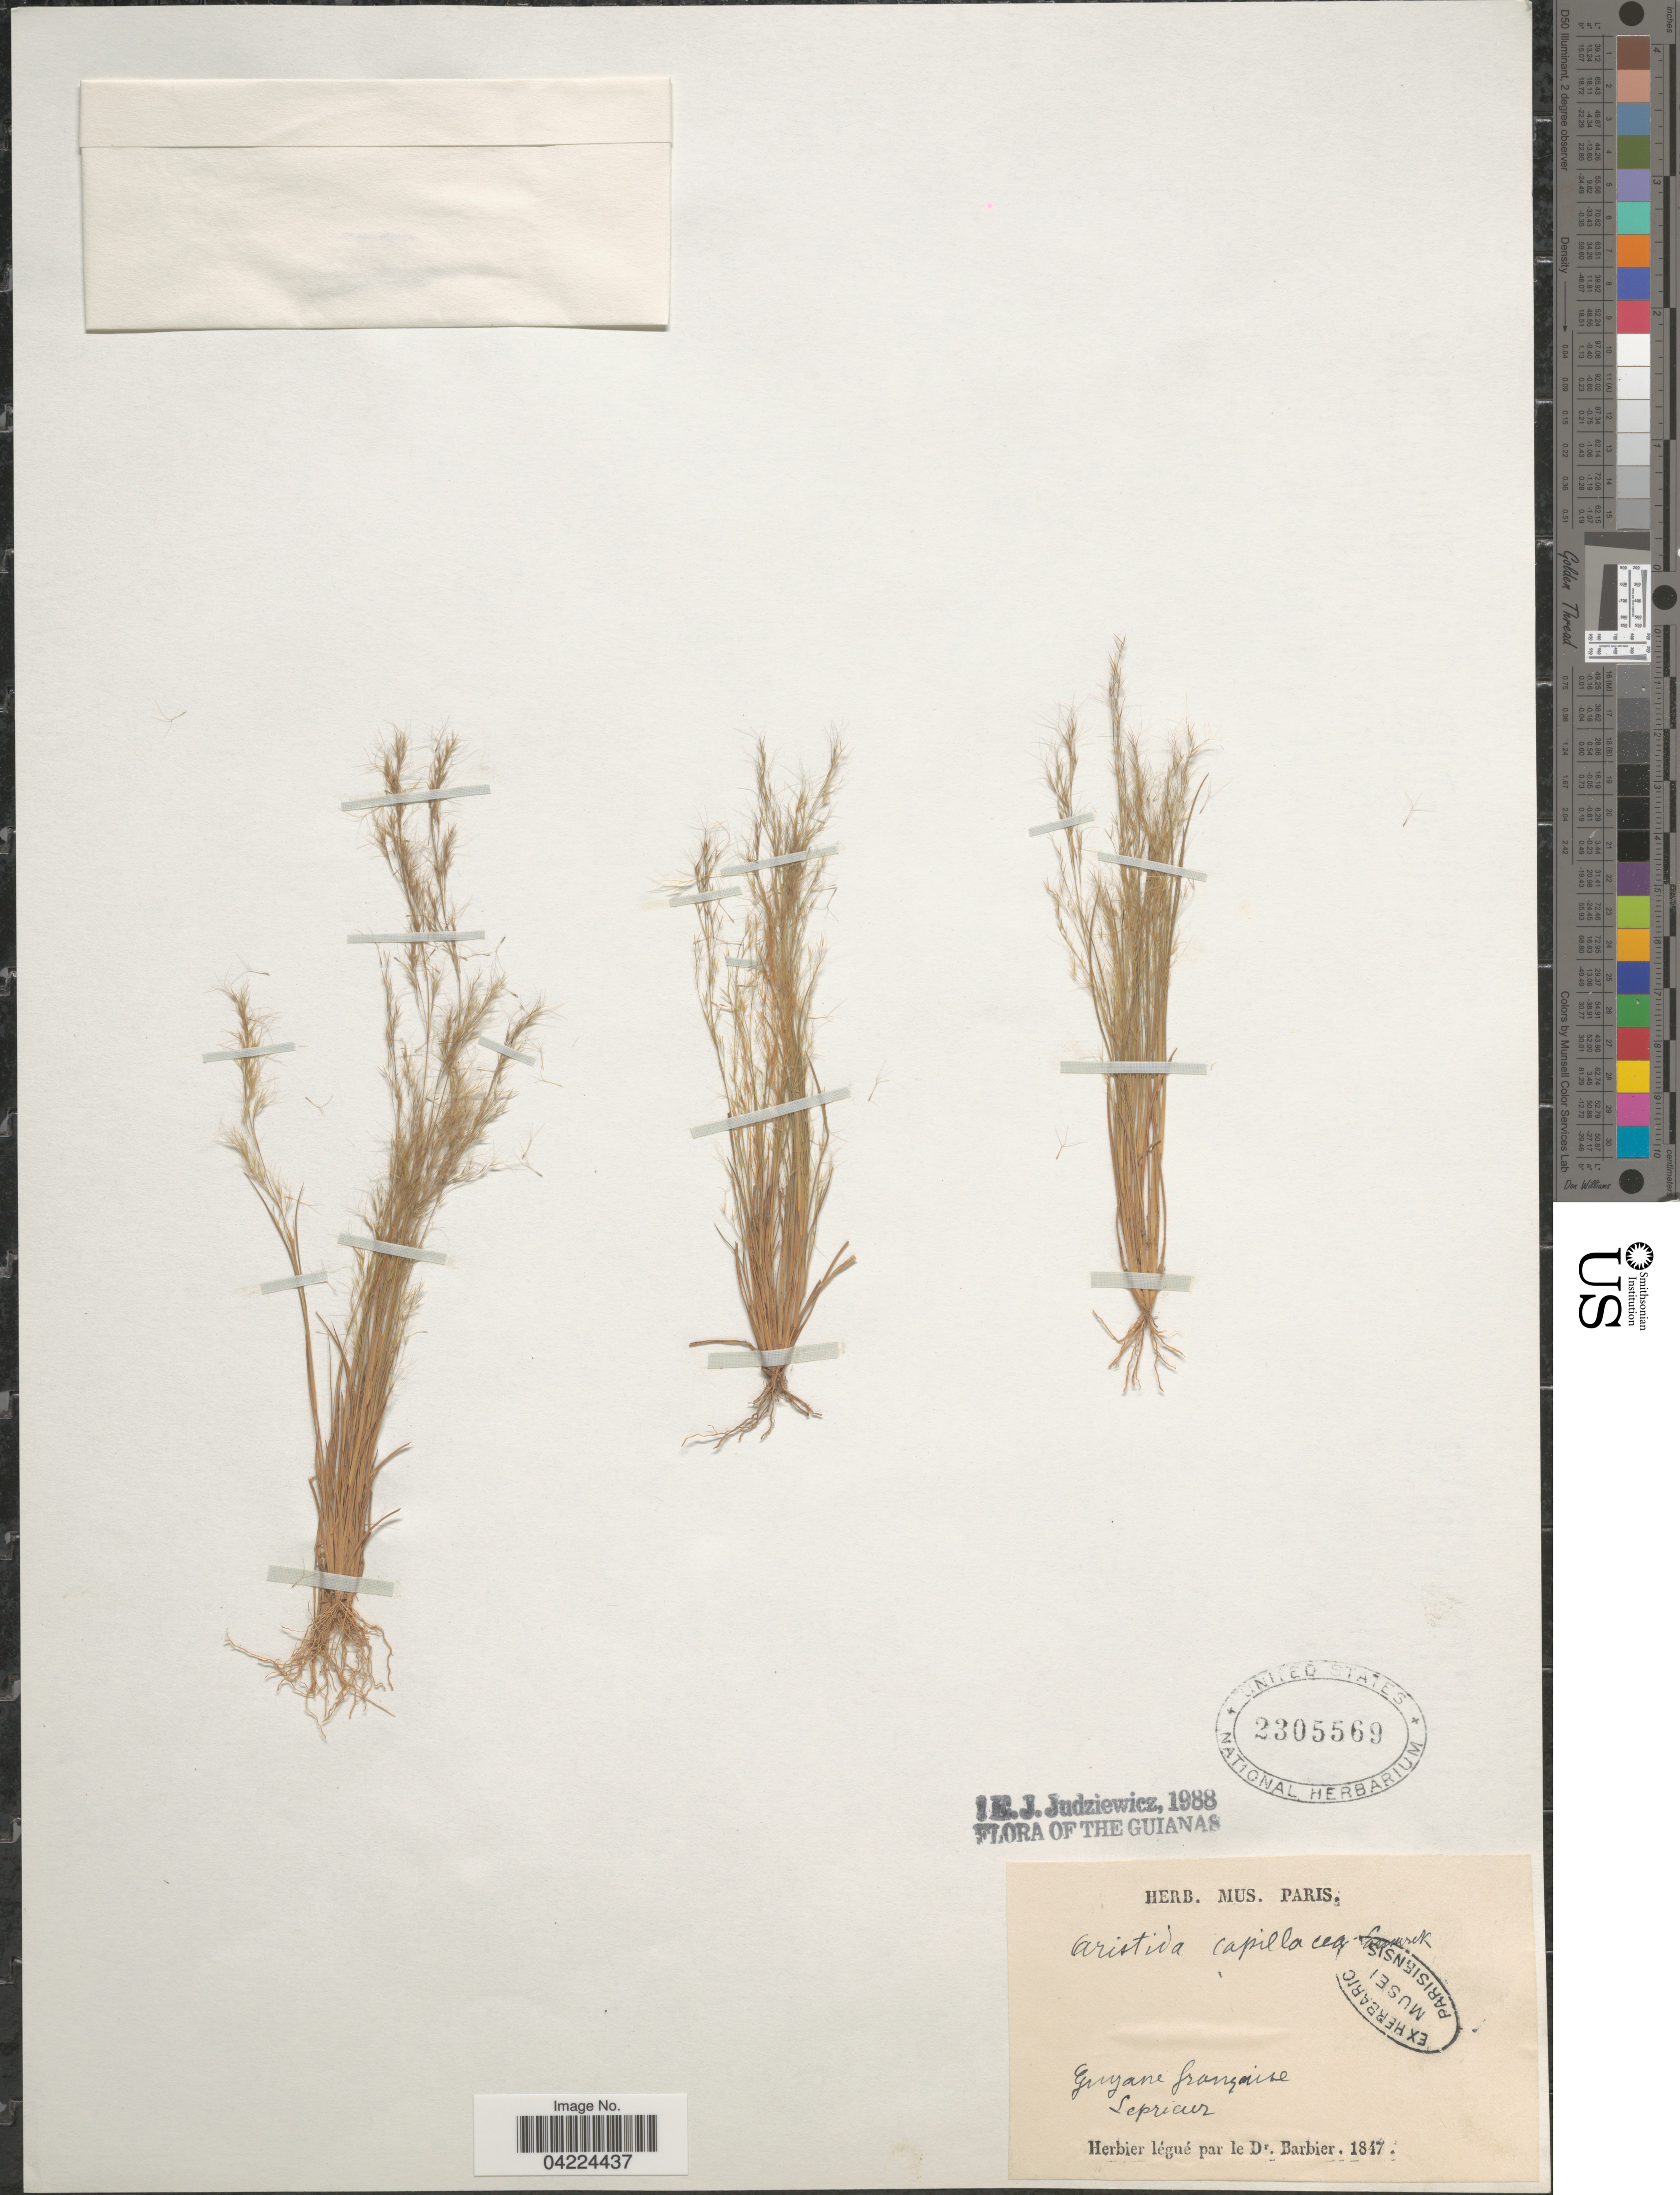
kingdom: Plantae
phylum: Tracheophyta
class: Liliopsida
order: Poales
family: Poaceae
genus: Aristida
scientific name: Aristida capillacea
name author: Lam.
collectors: F. M. R. Leprieur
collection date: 1847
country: French Guiana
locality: Guyane françoise.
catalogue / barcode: US 2305569